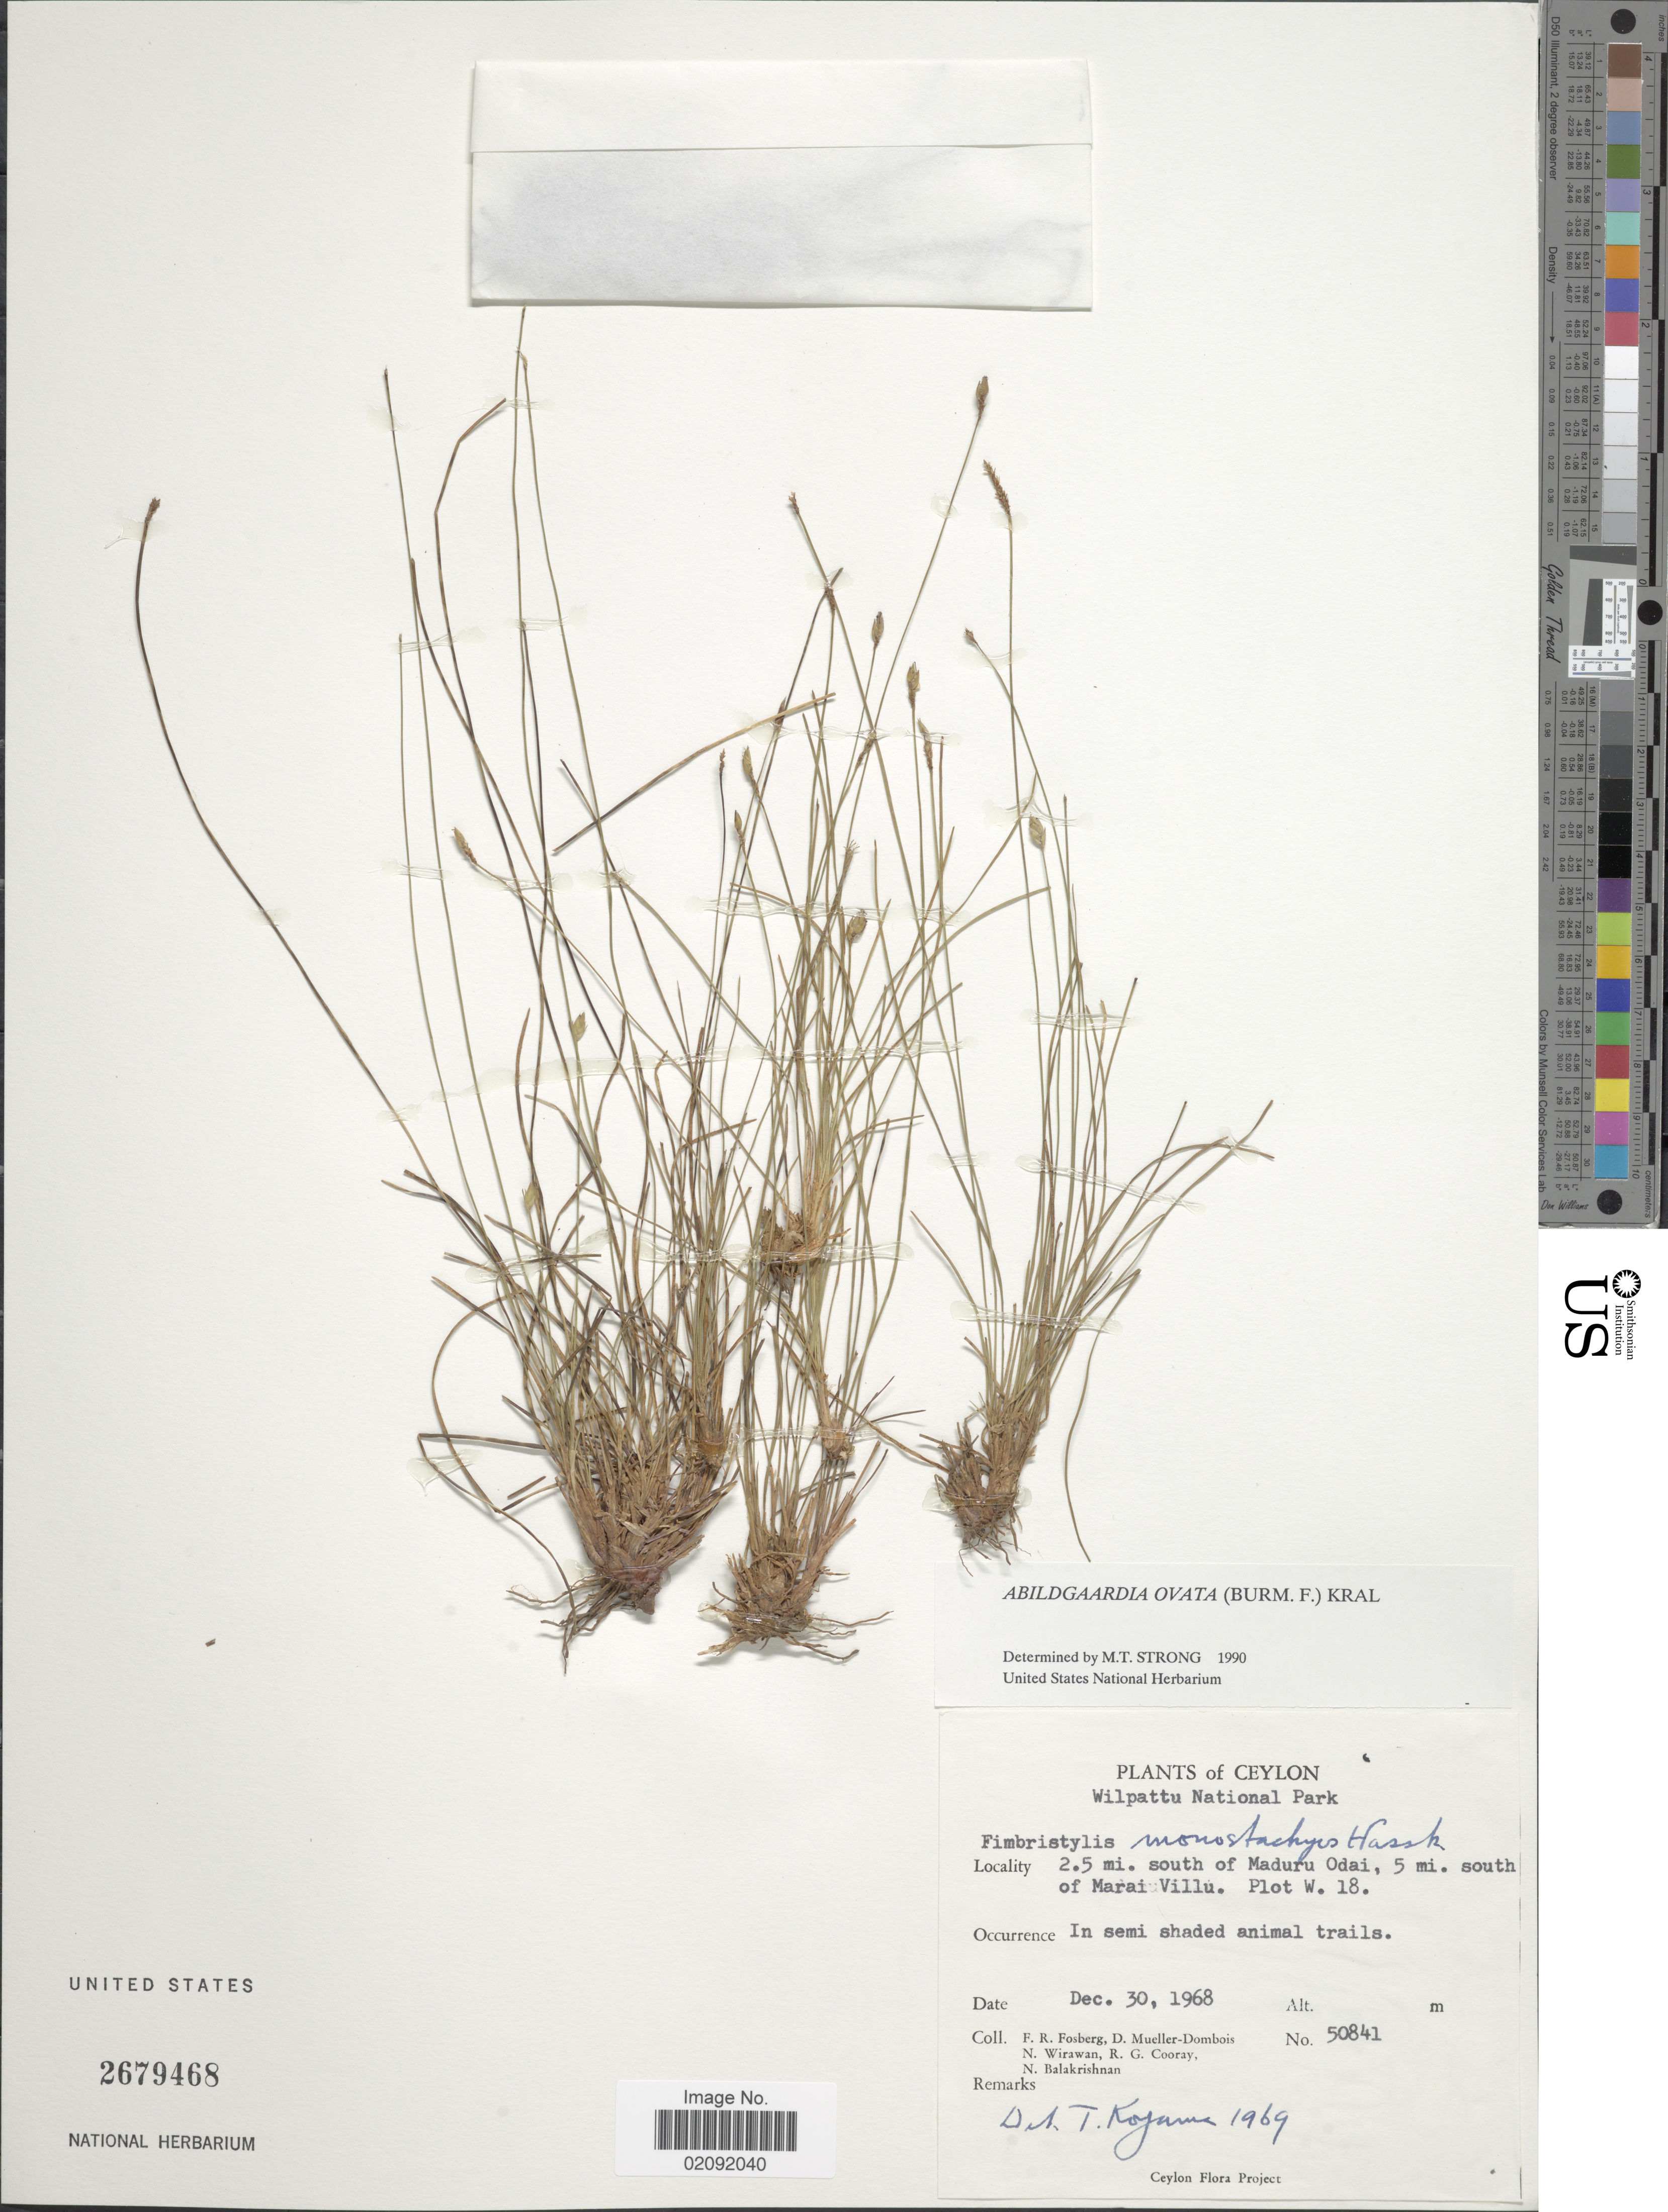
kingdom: Plantae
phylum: Tracheophyta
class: Liliopsida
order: Poales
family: Cyperaceae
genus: Abildgaardia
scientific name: Abildgaardia ovata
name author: (Burm. f.) Kral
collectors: F. R. Fosberg, D. Mueller-Dombois, N. Wirawan, R. Cooray & N. Balakrishnan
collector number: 50841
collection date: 1968-12-30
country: Sri Lanka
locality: Ceylon, Wilpattu National Park, 2.5 mi. south of Maduru Odai, 5 mi. south of Marai Villu, Plot W.18, in semi shaded animal trails.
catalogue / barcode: US 2679468